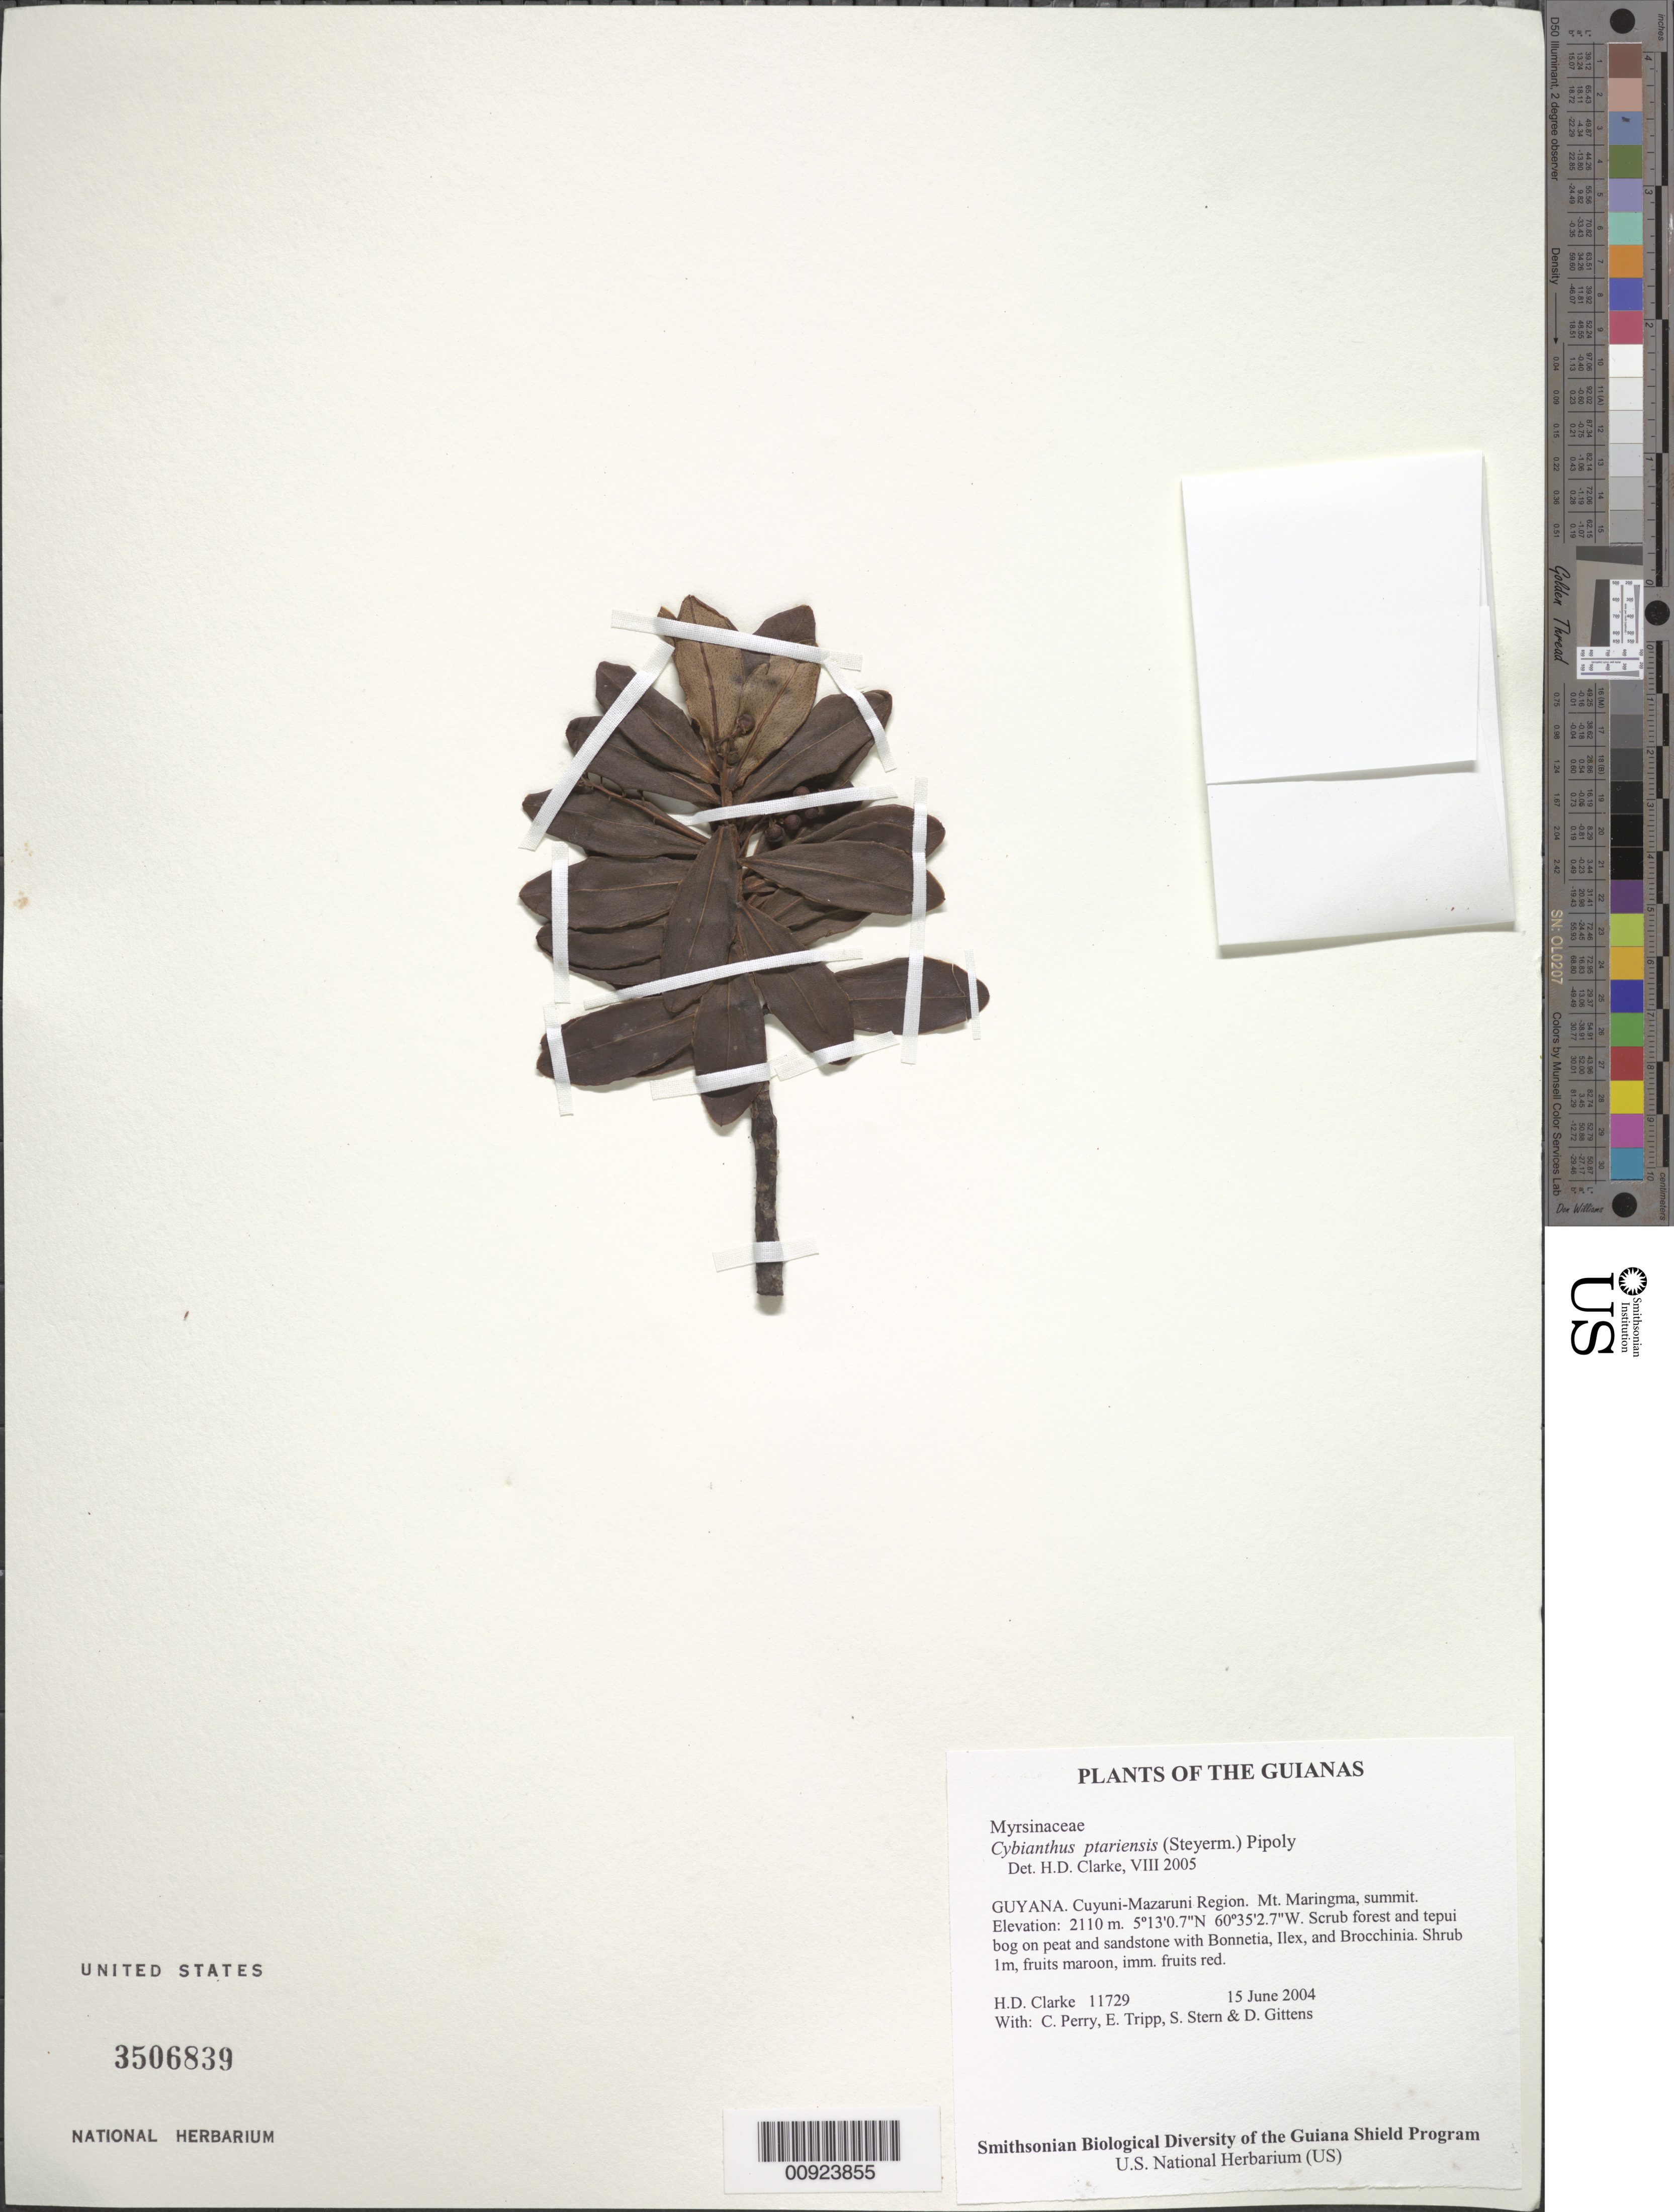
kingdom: Plantae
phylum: Tracheophyta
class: Magnoliopsida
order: Ericales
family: Primulaceae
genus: Cybianthus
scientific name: Cybianthus ptariensis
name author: (Steyerm.) Pipoly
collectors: H. D. Clarke, C. Perry, E. Tripp, S. Stern & D. Gittens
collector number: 11729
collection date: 2004-06-15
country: Guyana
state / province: Cuyuni-Mazaruni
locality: Cuyuni-Mazaruni Region. Mt. Maringma, summit.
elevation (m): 2110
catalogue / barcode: US 3506839